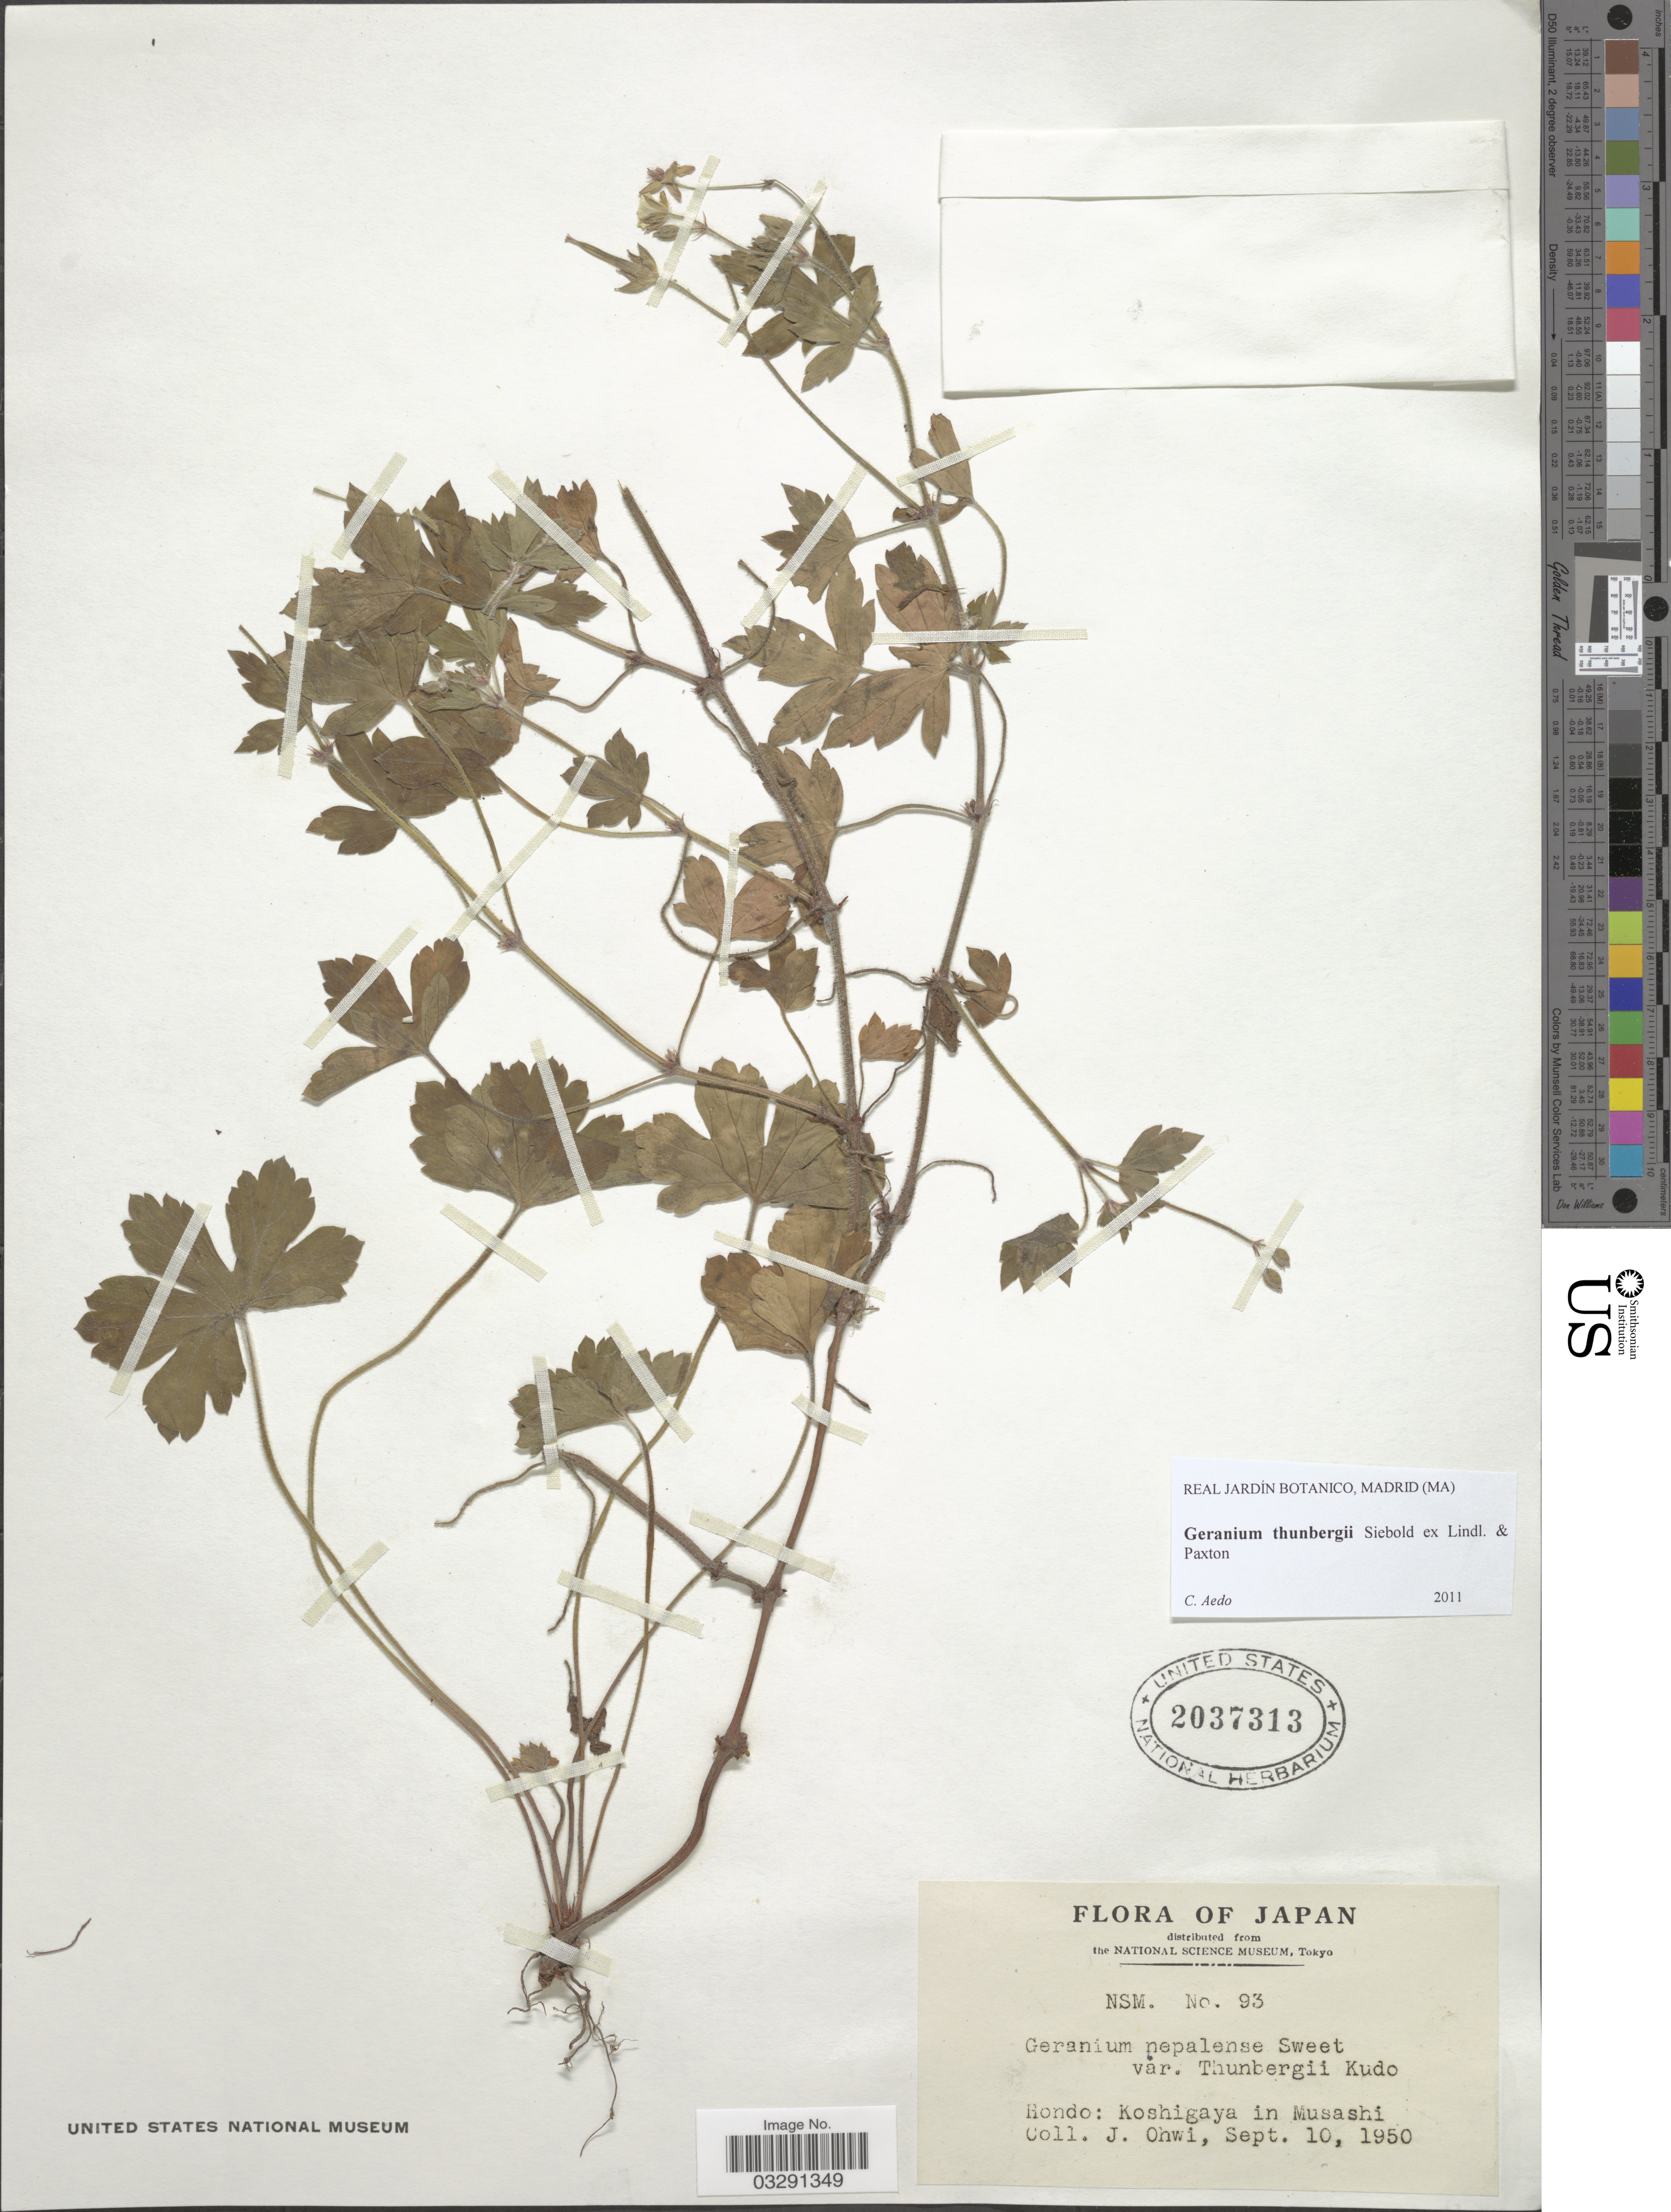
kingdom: Plantae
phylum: Tracheophyta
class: Magnoliopsida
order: Geraniales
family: Geraniaceae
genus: Geranium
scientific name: Geranium thunbergii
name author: Siebold ex Lindl. & Paxton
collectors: J. Ohwi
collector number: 93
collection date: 1950-09-10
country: Japan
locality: Rondo: Koshigaya in Musashi.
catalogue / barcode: US 2037313